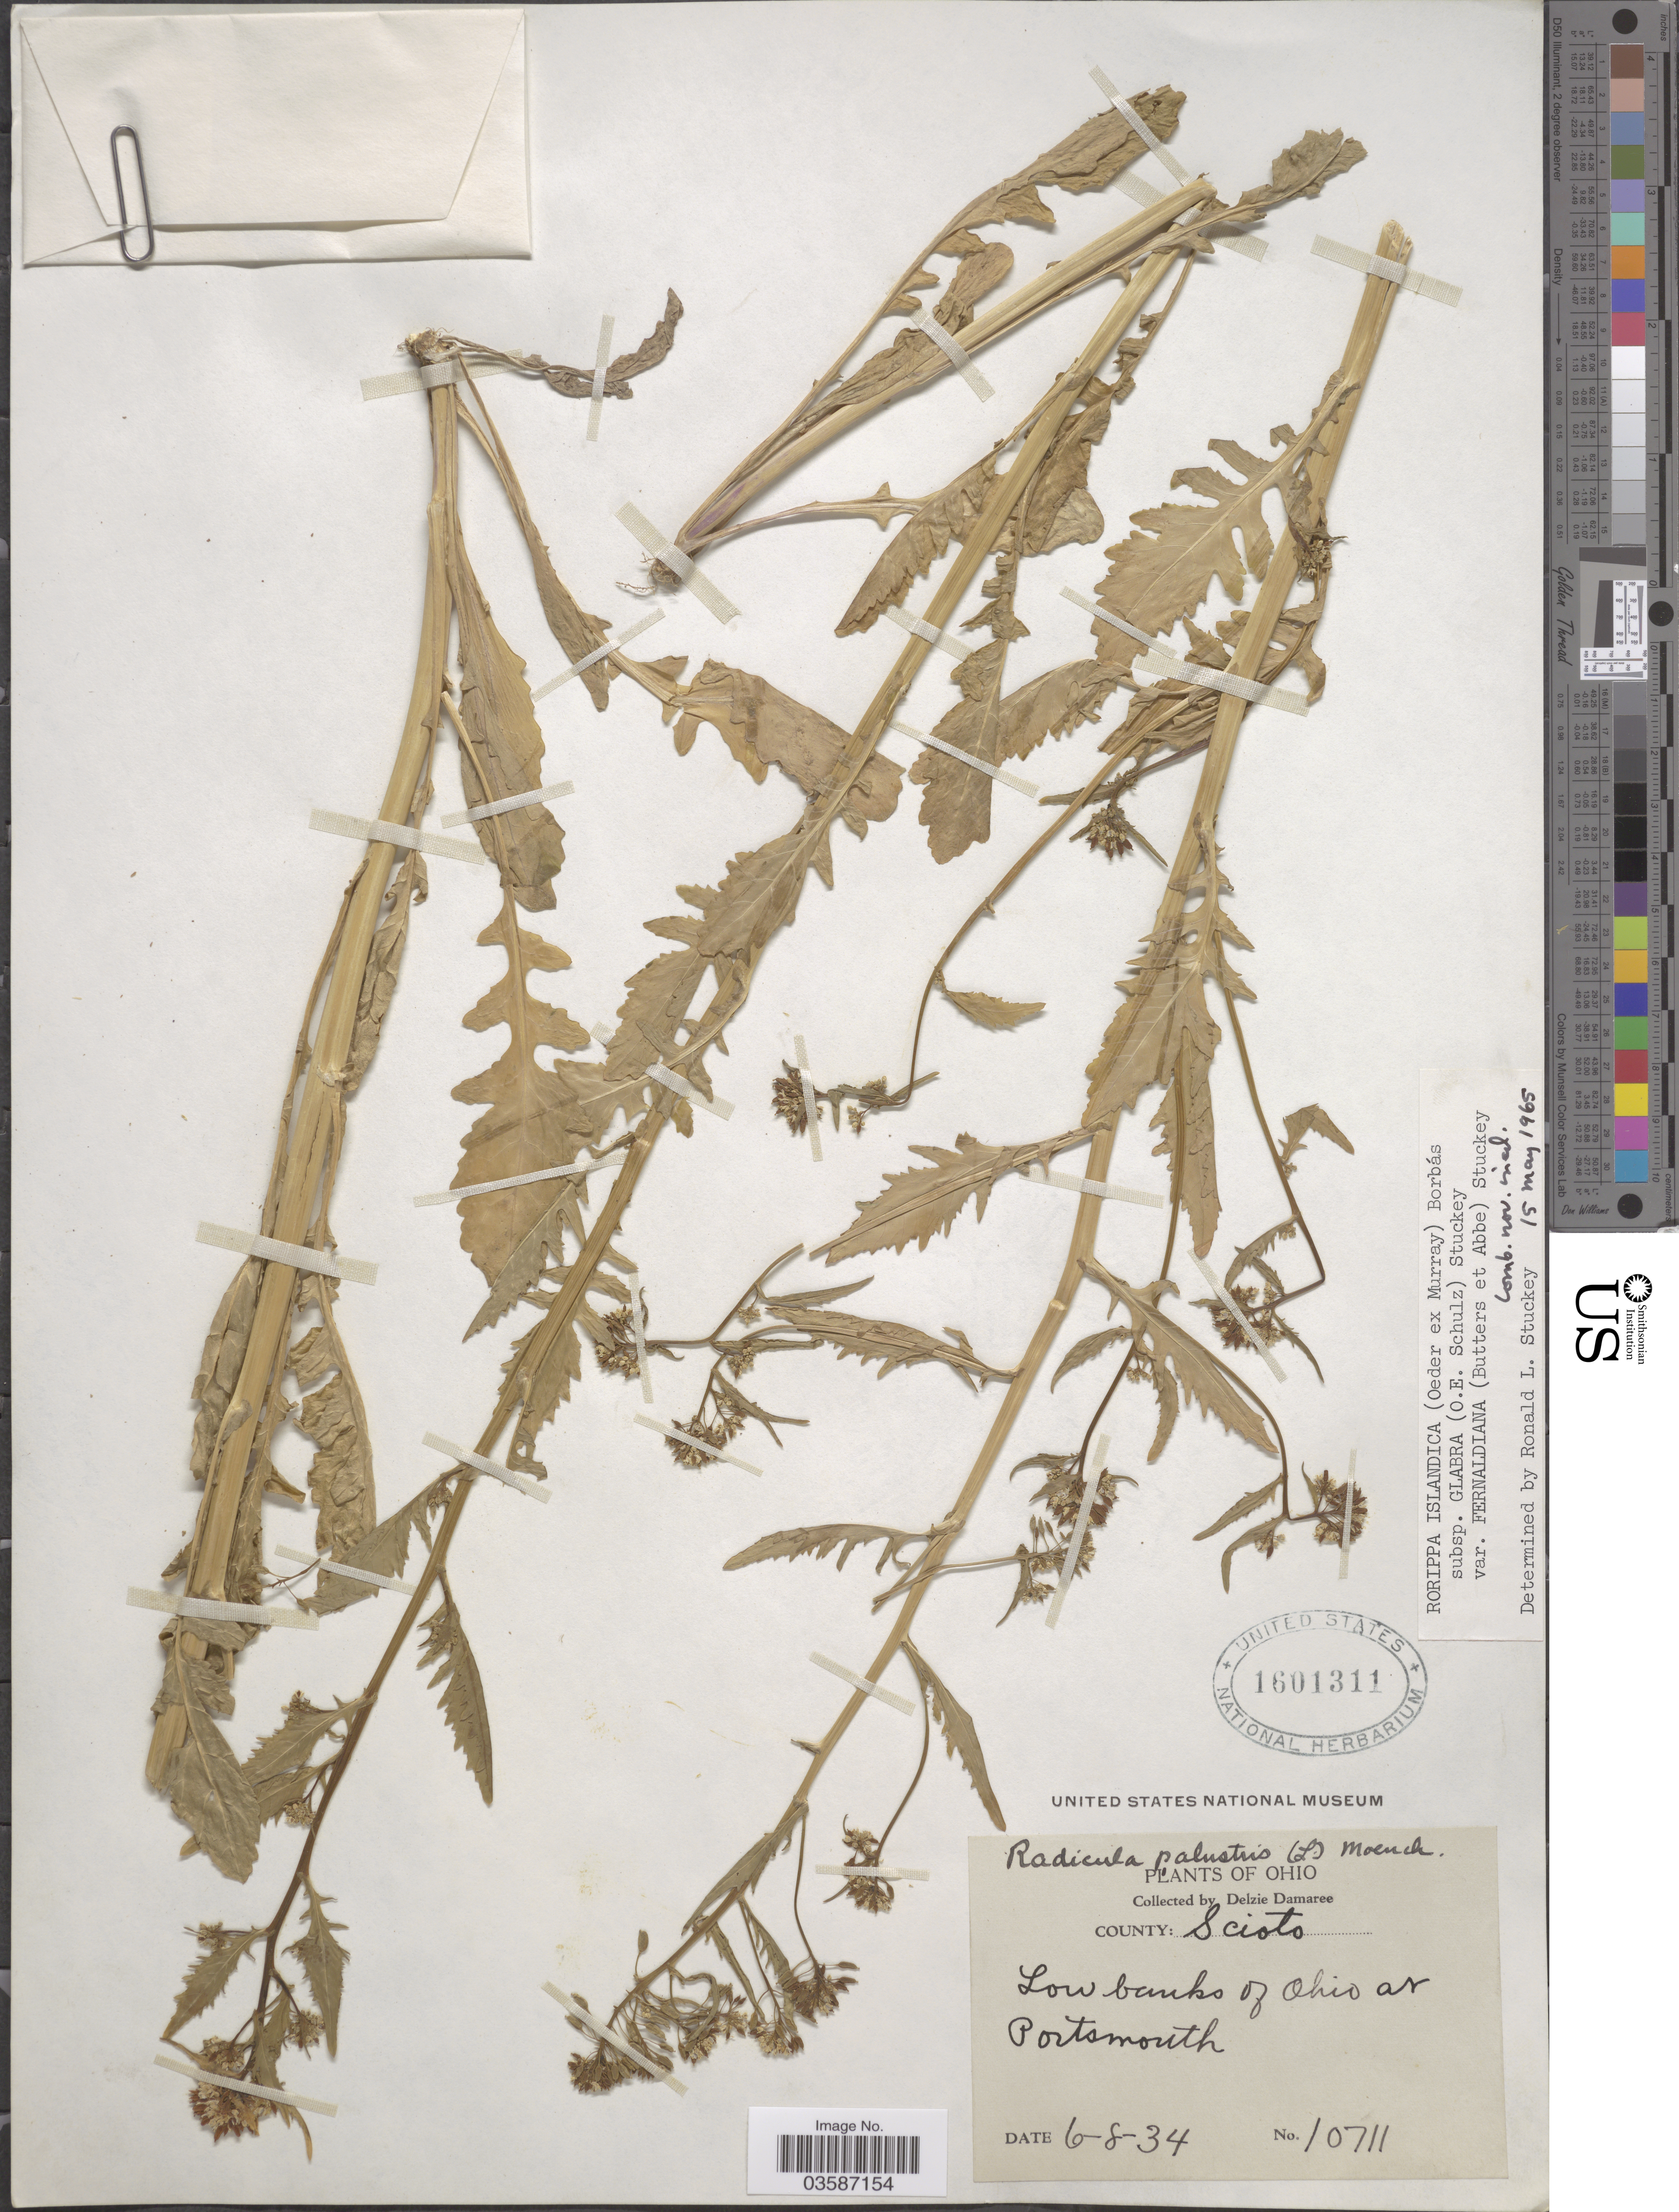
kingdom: Plantae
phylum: Tracheophyta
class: Magnoliopsida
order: Brassicales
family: Brassicaceae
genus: Rorippa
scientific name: Rorippa islandica var. fernaldiana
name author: Butters & Abbe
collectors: D. Demaree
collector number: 10711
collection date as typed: Transcribed d/m/y: 8/6/34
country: United States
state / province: Ohio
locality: County: Scioto. Low banks of Ohio or Portsmouth.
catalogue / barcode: US 1601311